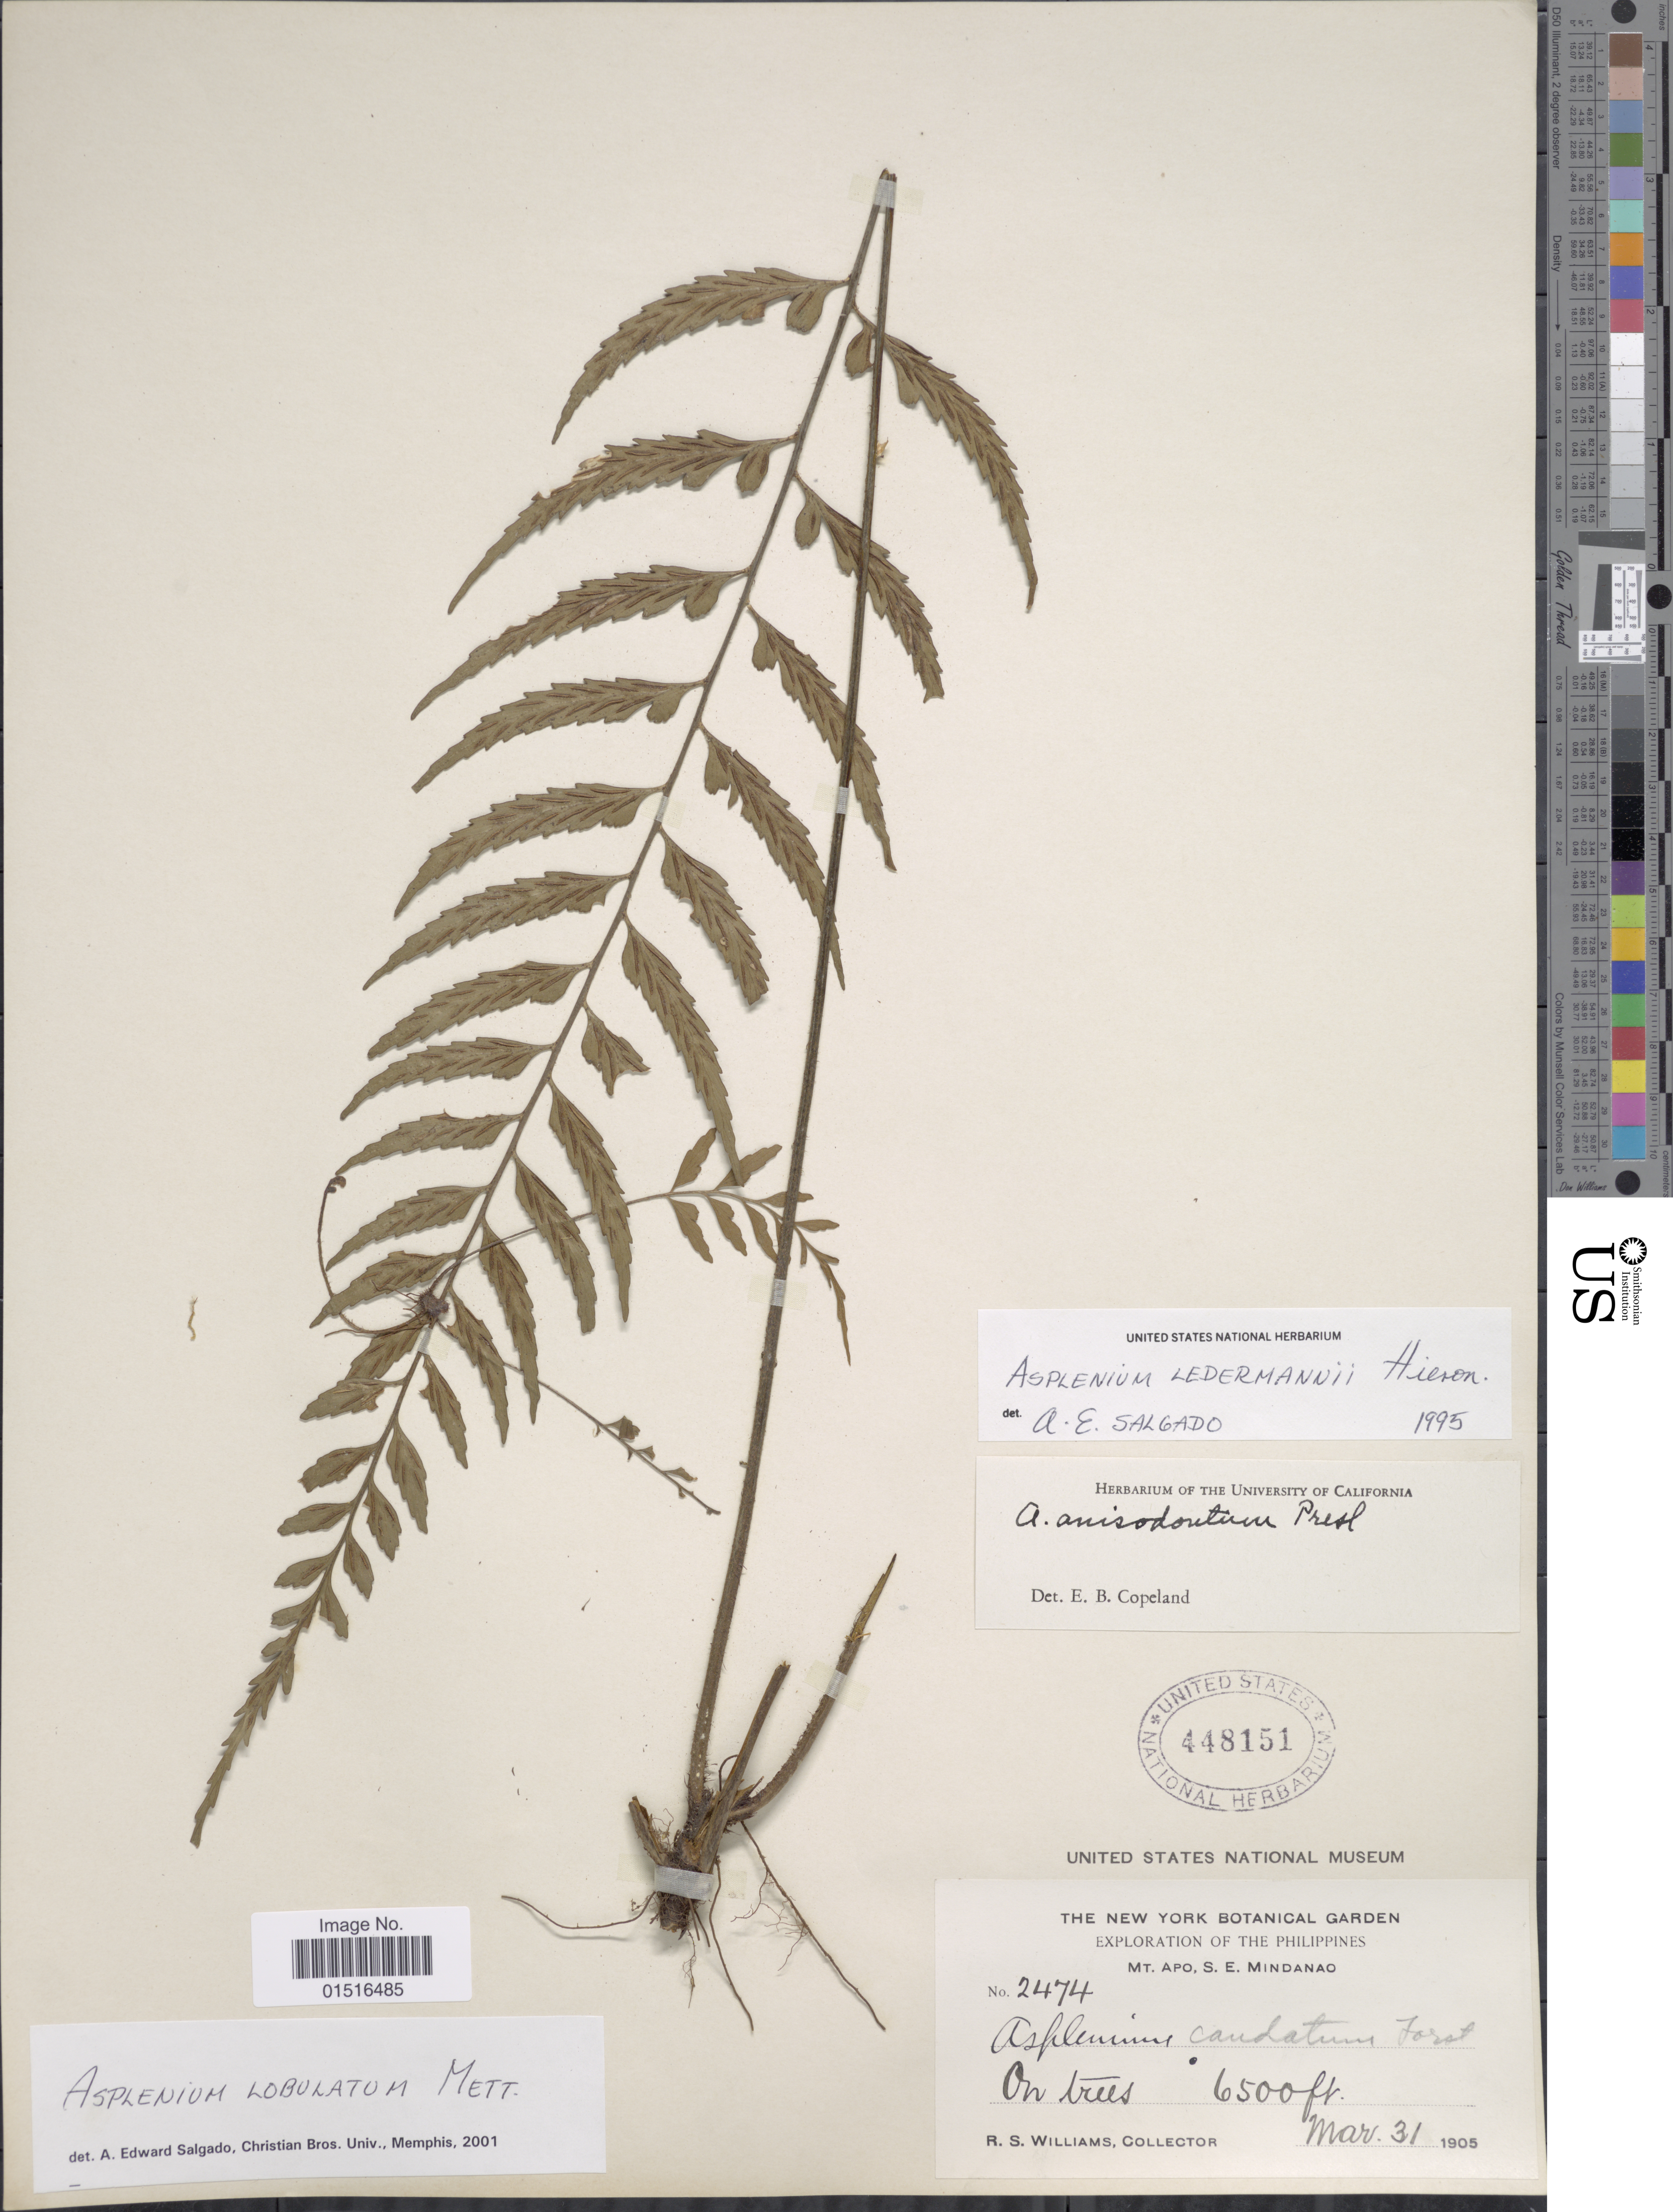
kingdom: Plantae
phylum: Tracheophyta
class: Polypodiopsida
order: Polypodiales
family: Aspleniaceae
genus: Asplenium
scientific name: Asplenium lobulatum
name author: Mett.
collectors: R. S. Williams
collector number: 2474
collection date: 1905-03-31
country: Philippines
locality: Mt. Apo, S. E. Mindanao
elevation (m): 1981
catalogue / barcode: US 448151